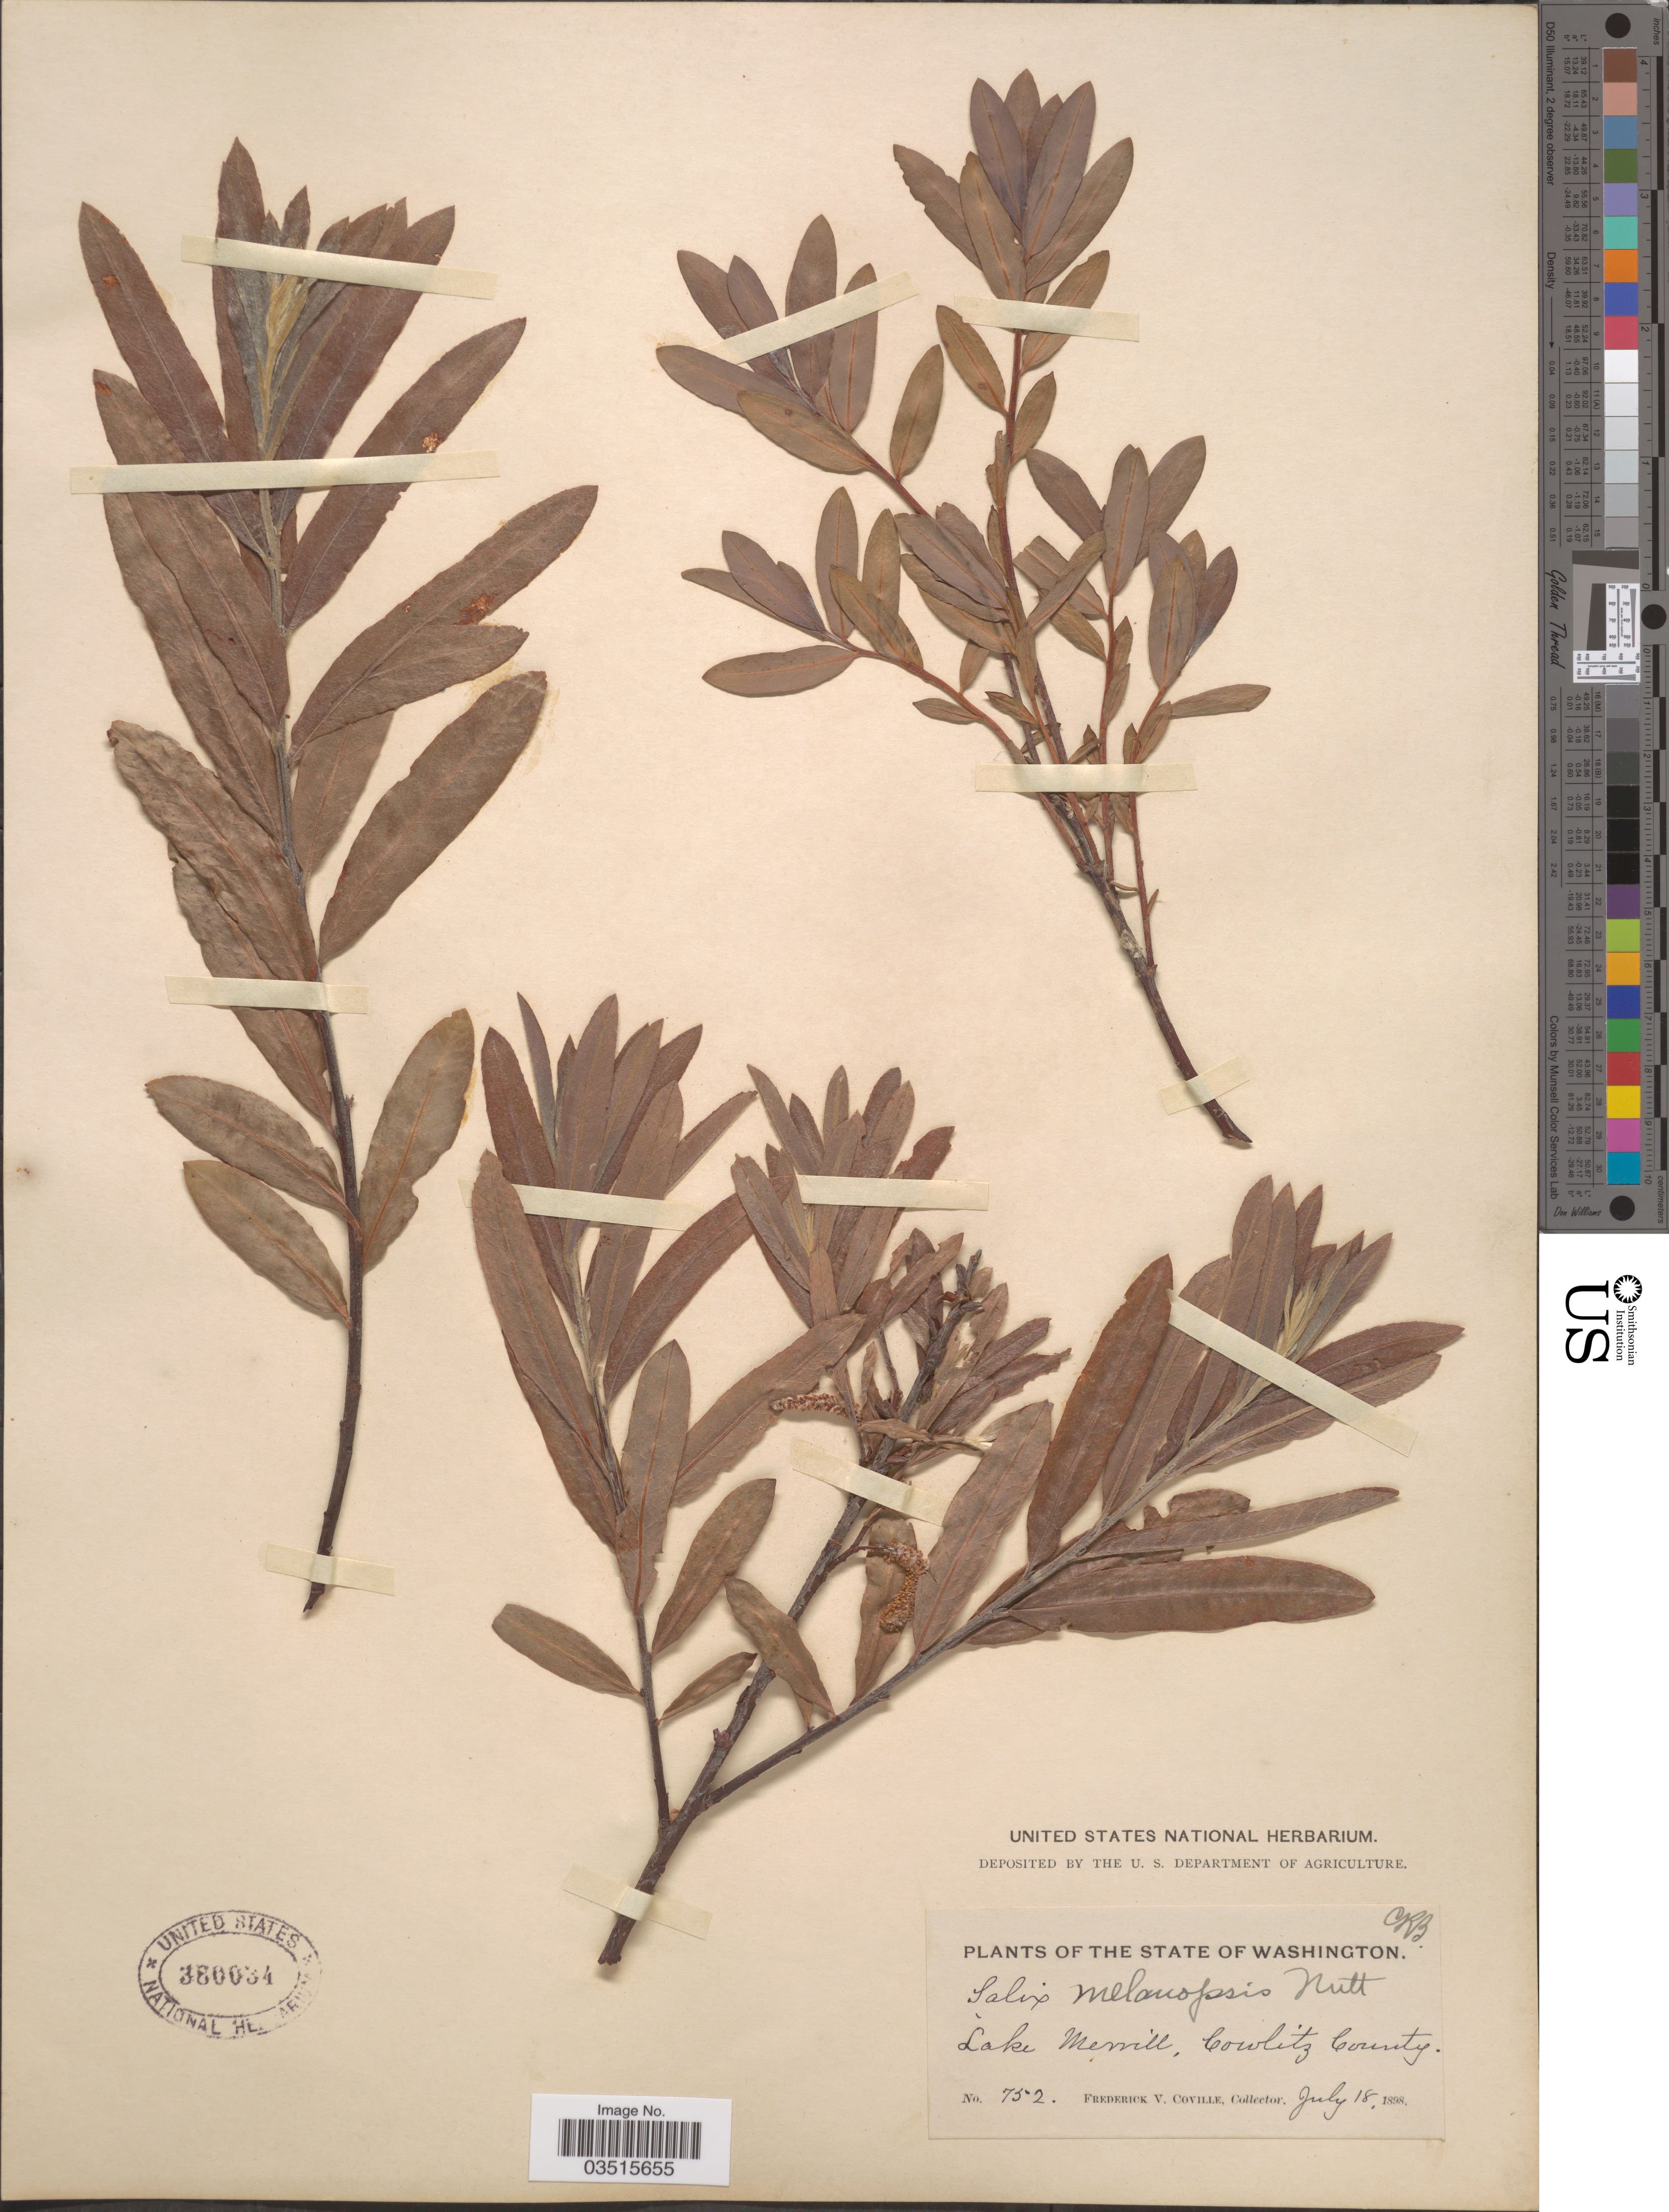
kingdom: Plantae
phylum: Tracheophyta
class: Magnoliopsida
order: Malpighiales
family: Salicaceae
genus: Salix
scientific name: Salix melanopsis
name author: Nutt.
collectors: F. V. Coville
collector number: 752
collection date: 1898-07-18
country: United States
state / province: Washington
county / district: Cowlitz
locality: Lake Merrill, Cowlitz County.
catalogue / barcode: US 380034